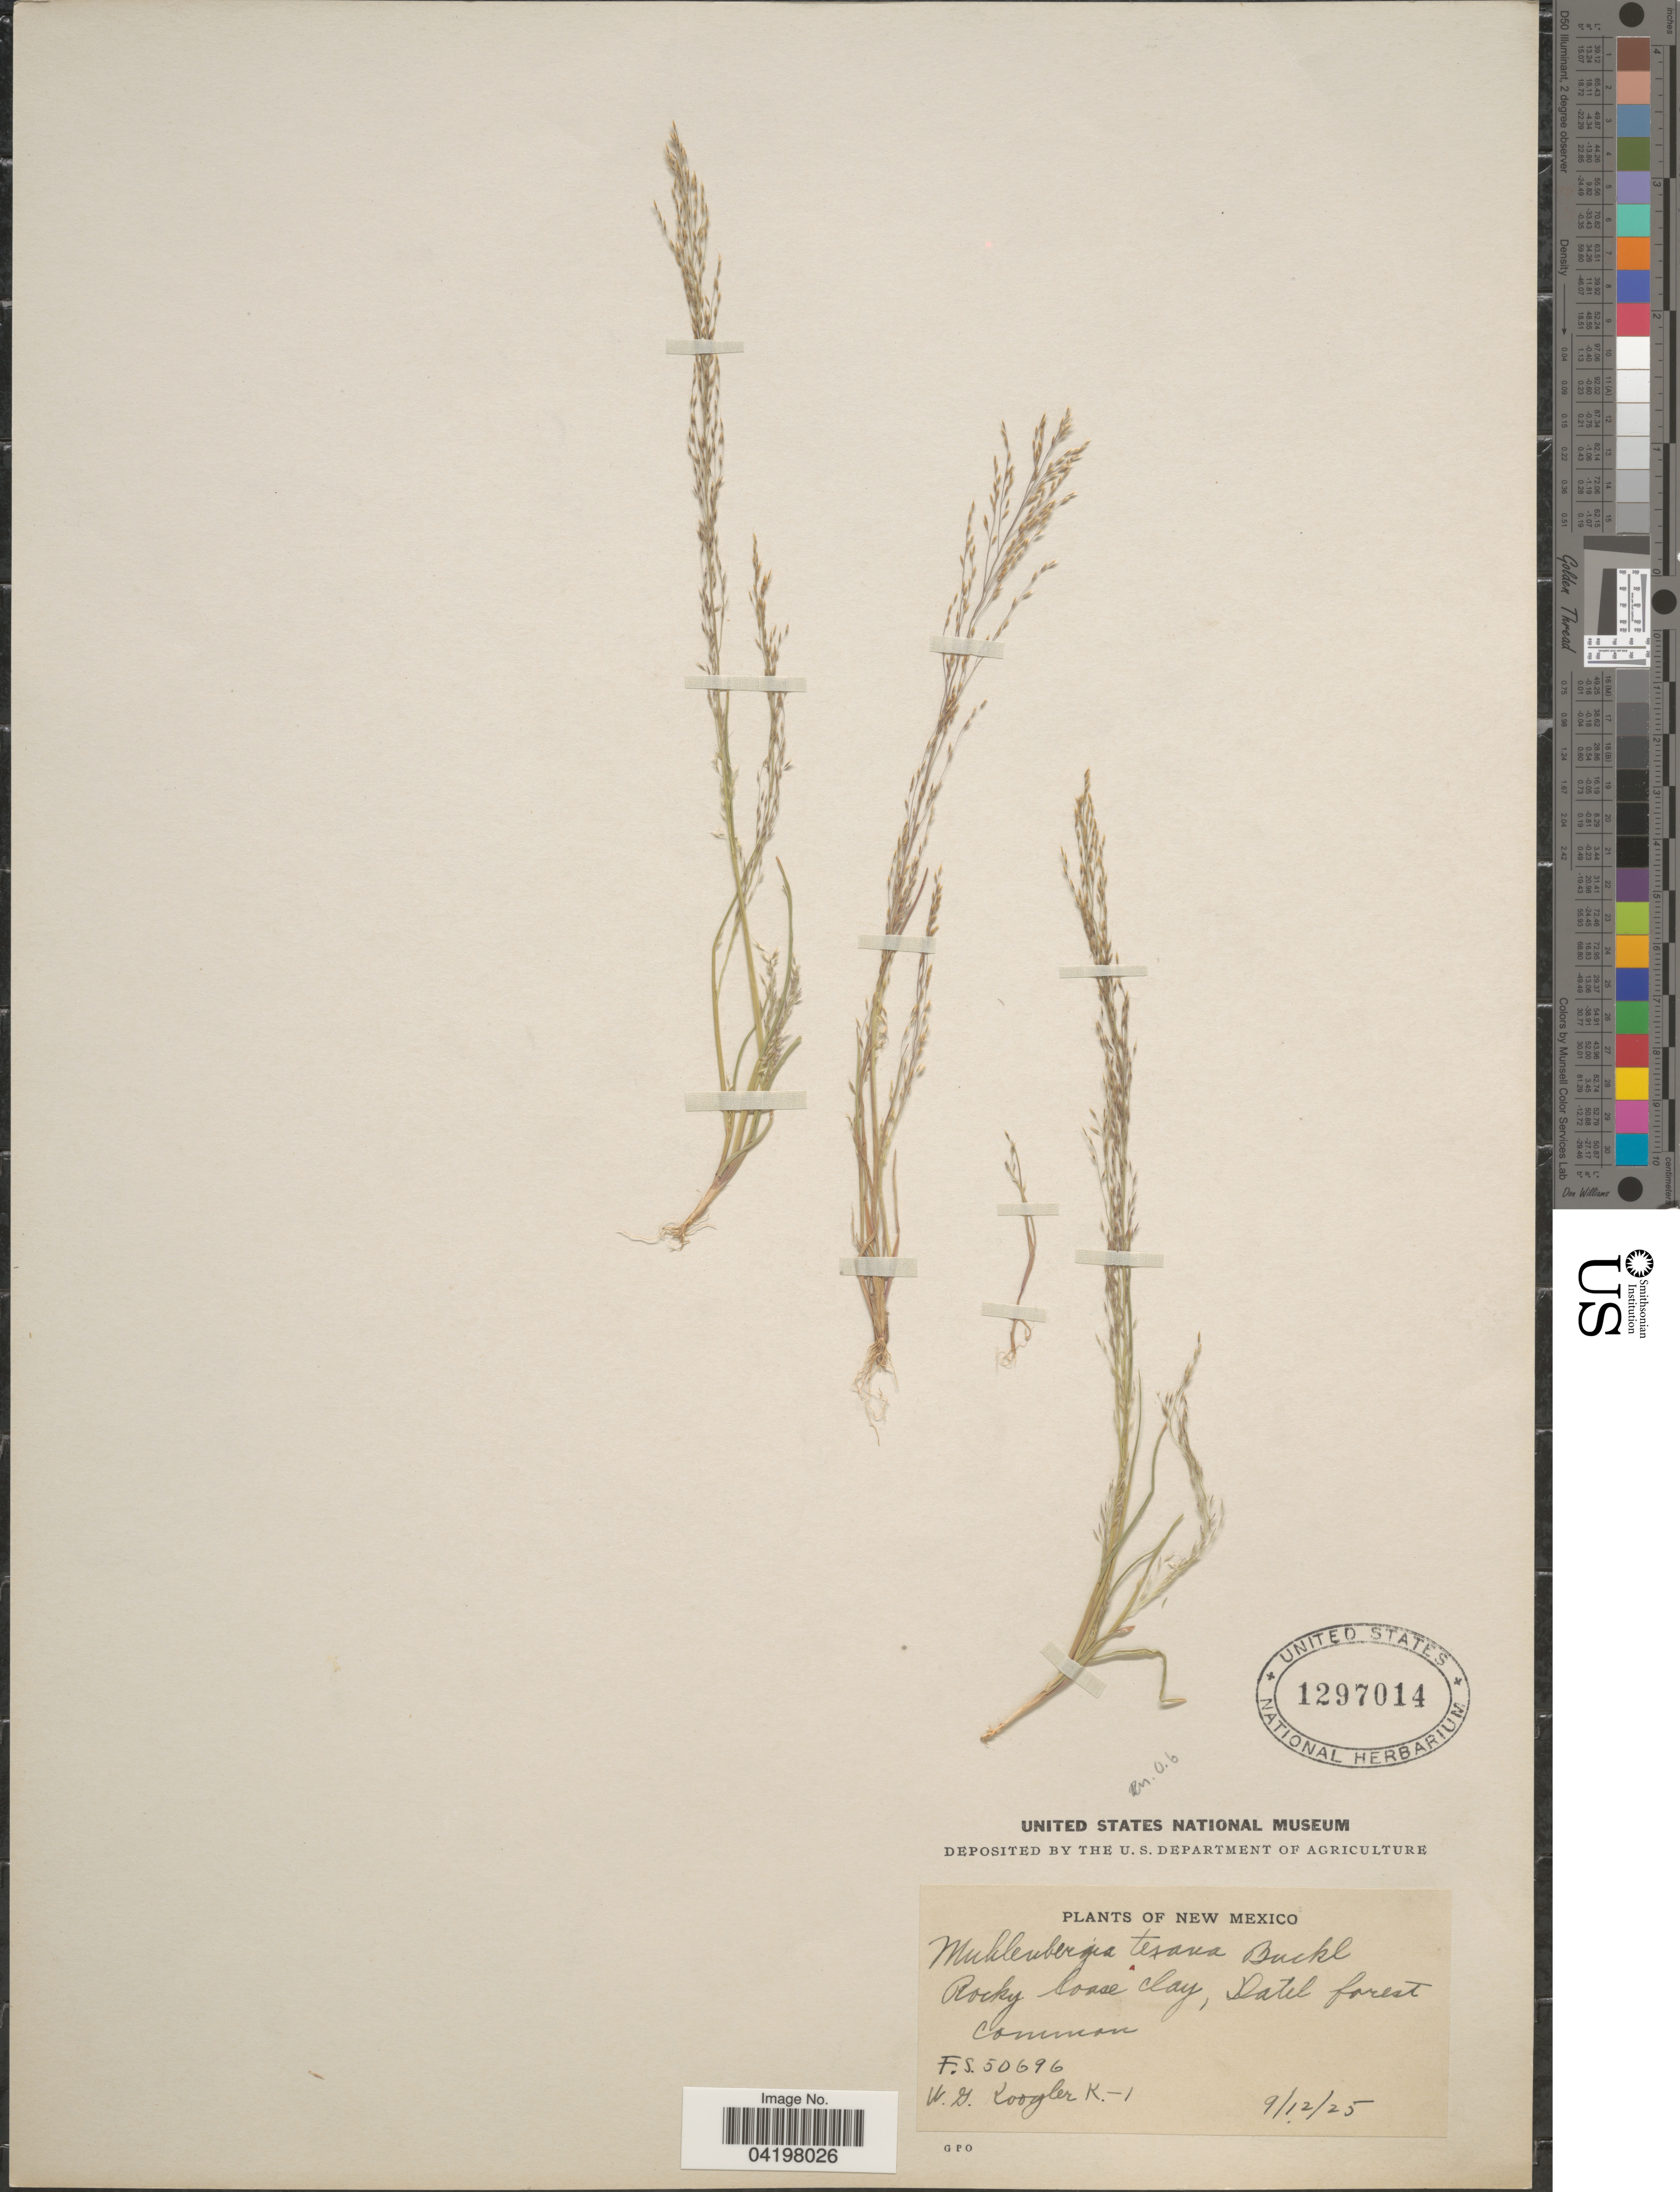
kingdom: Plantae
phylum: Tracheophyta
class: Liliopsida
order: Poales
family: Poaceae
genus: Muhlenbergia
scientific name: Muhlenbergia texana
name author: Buckley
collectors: W. Koogler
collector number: K-1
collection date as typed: Transcribed d/m/y: 12/9/25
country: United States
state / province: New Mexico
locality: Datil forest.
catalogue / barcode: US 1297014